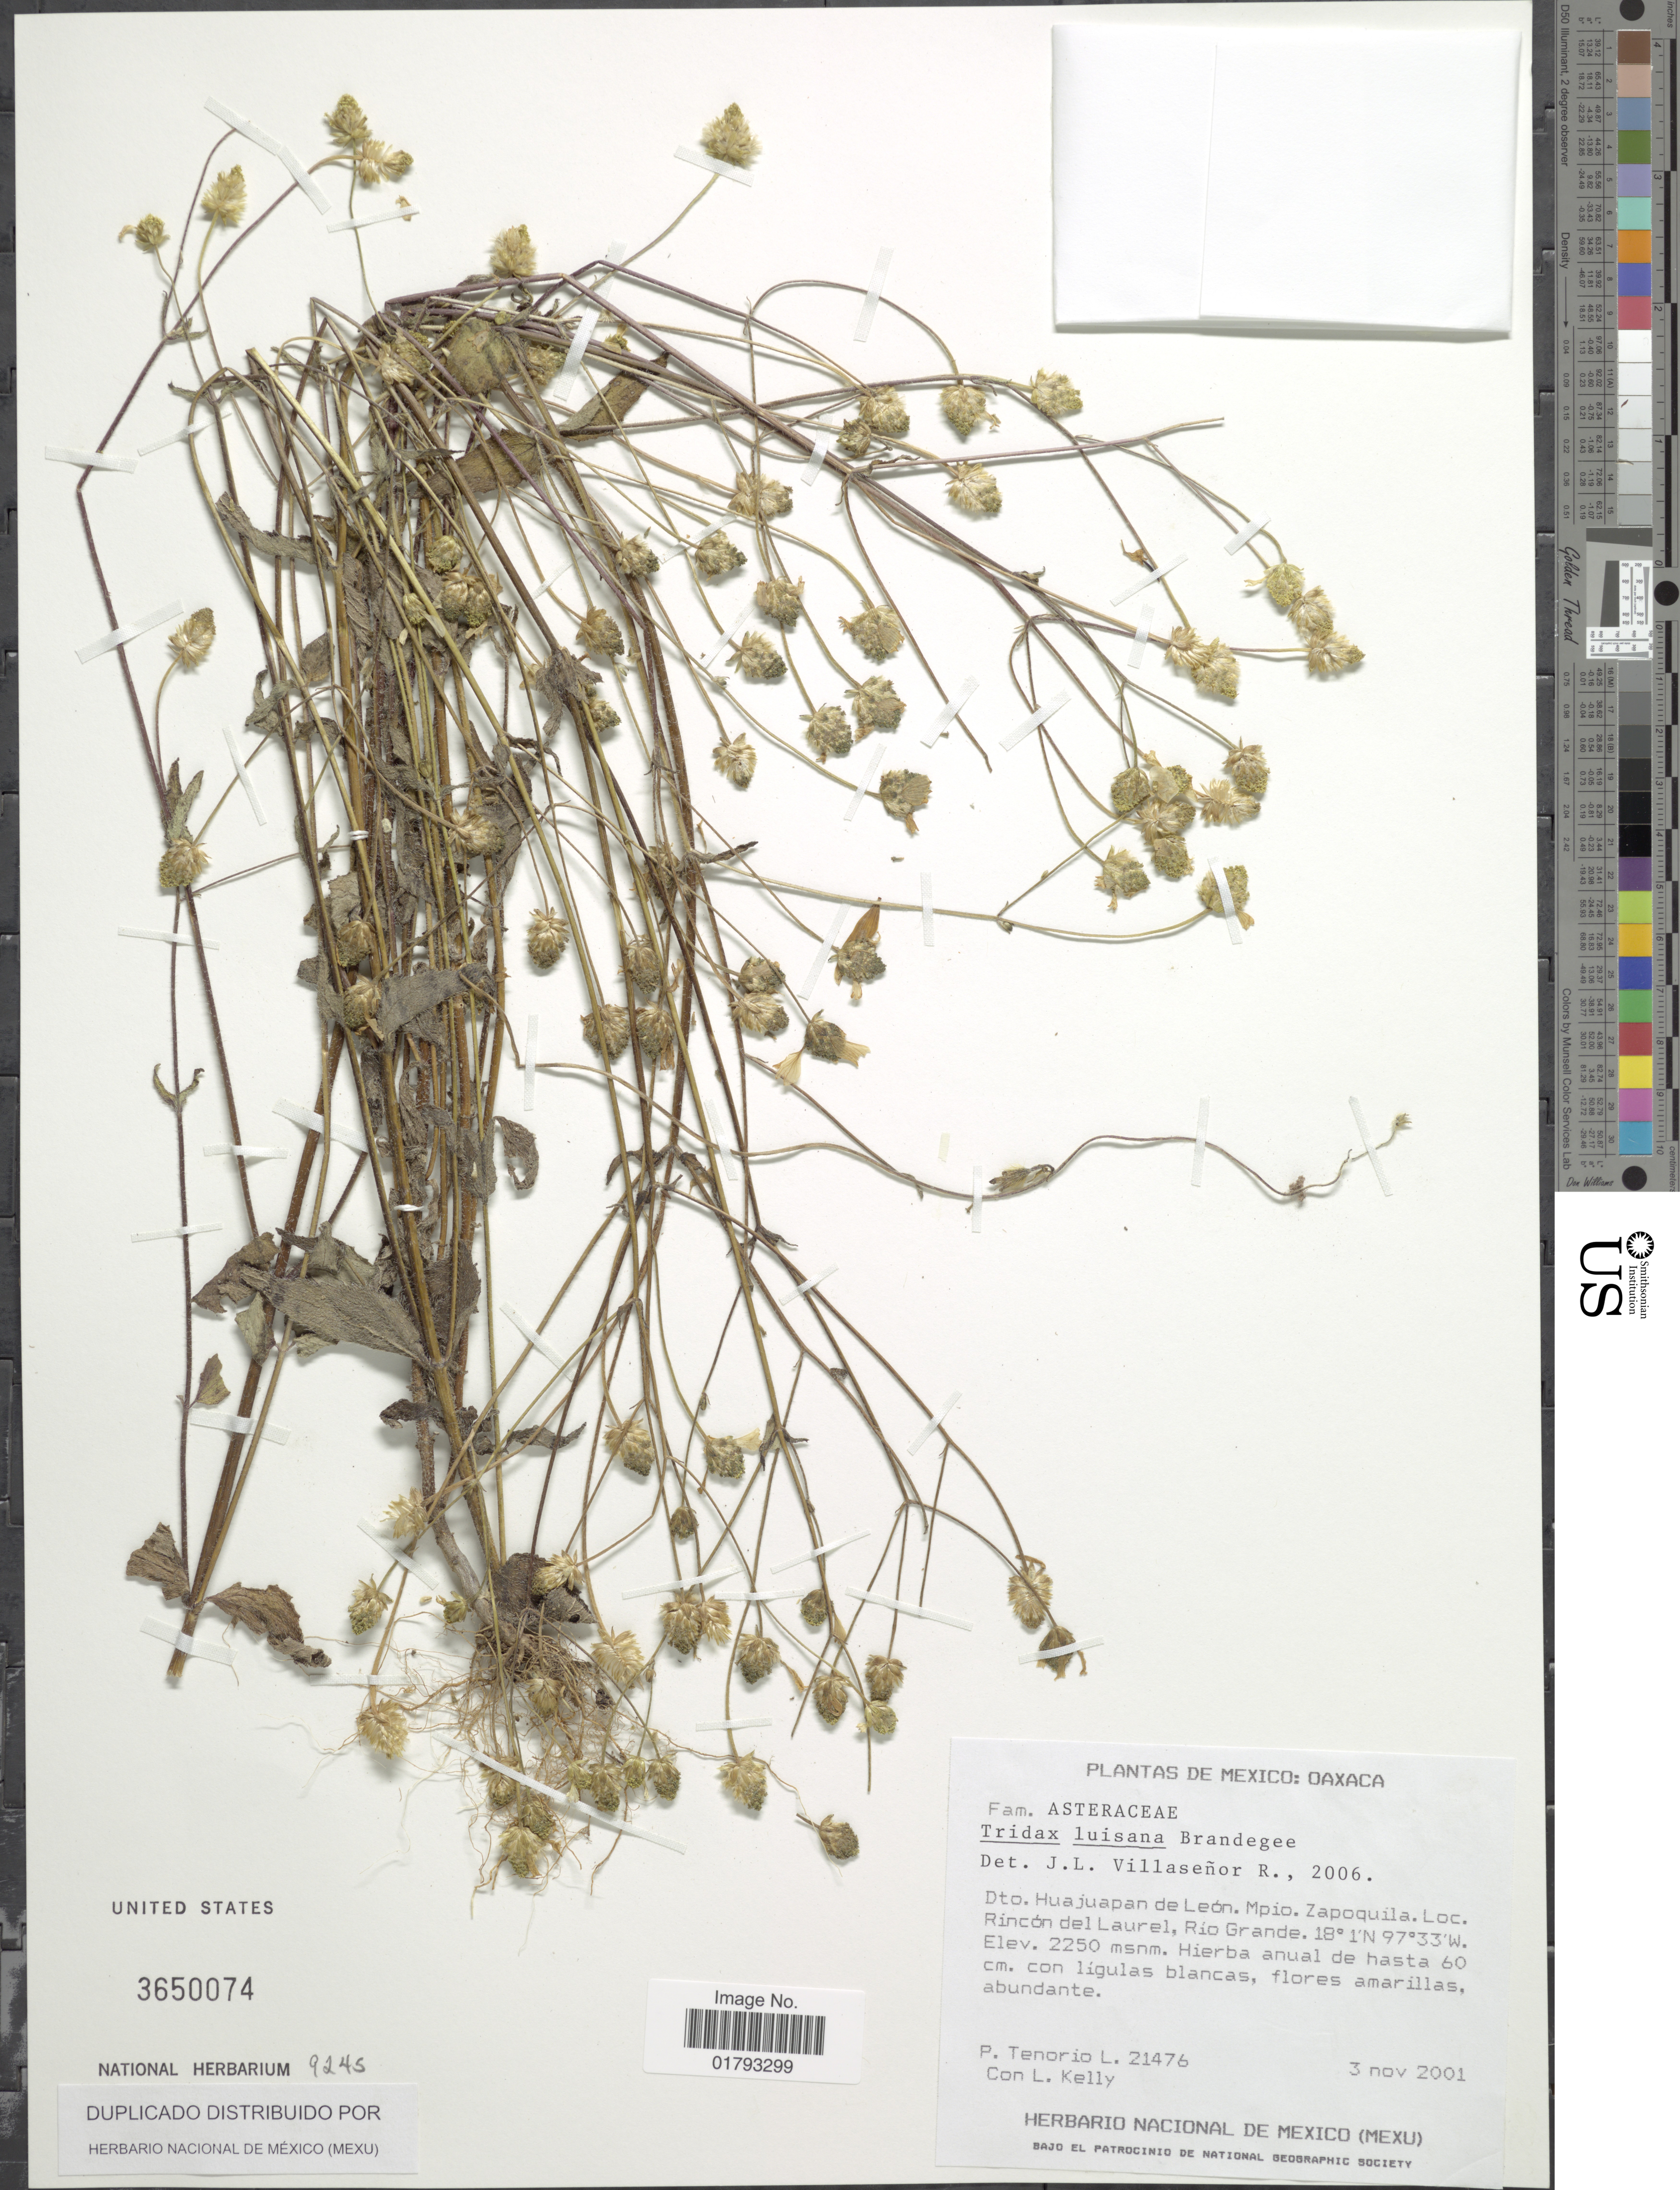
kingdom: Plantae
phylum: Tracheophyta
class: Magnoliopsida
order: Asterales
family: Asteraceae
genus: Tridax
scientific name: Tridax luisana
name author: Brandegee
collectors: P. Tenorio L. & C. Kelly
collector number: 21476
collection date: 2001-11-03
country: Mexico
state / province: Oaxaca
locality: Dto. Huajuapan de Leon. Mpio. Zapoquila, Loc. Rincon de Laurel, Rio Grande.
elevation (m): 2250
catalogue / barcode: US 3650074